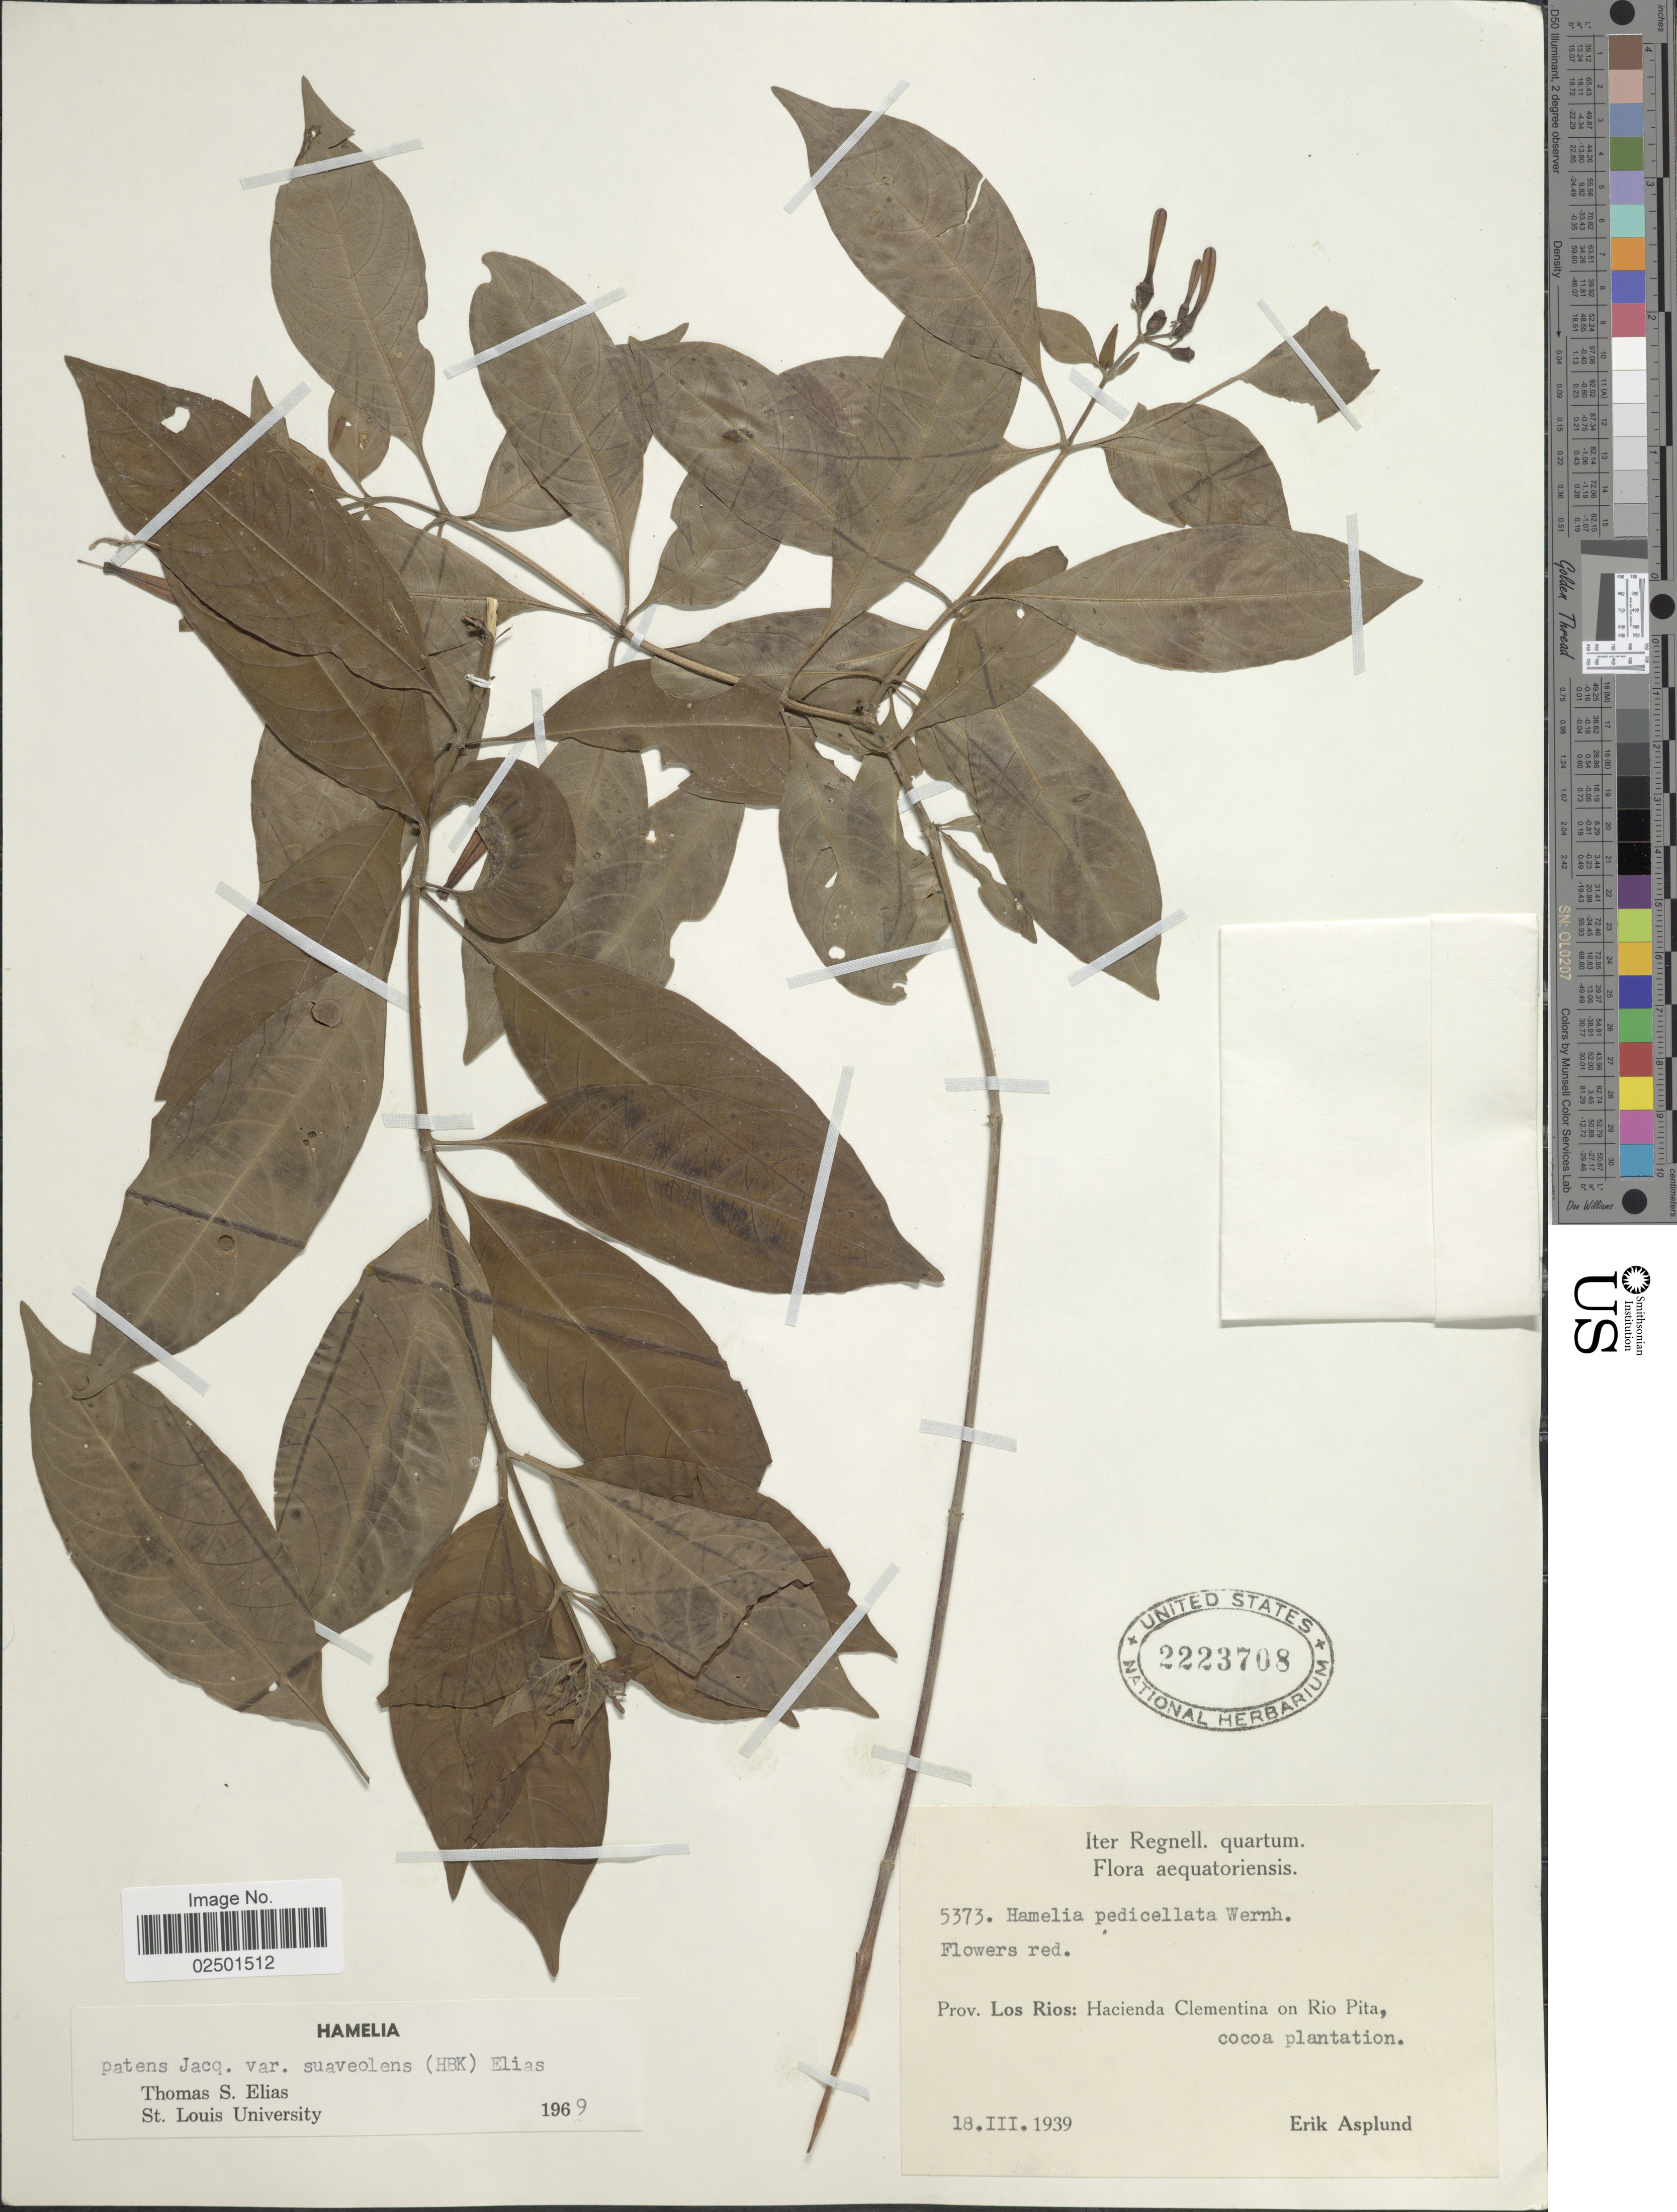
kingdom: Plantae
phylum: Tracheophyta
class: Magnoliopsida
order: Gentianales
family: Rubiaceae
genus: Hamelia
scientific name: Hamelia patens var. glabra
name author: Oerst.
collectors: E. Asplund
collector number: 5373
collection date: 1939-03-18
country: Ecuador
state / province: Los Ríos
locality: Hacienda Clementina on Rio Pita, cocoa plantation.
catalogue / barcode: US 2223708